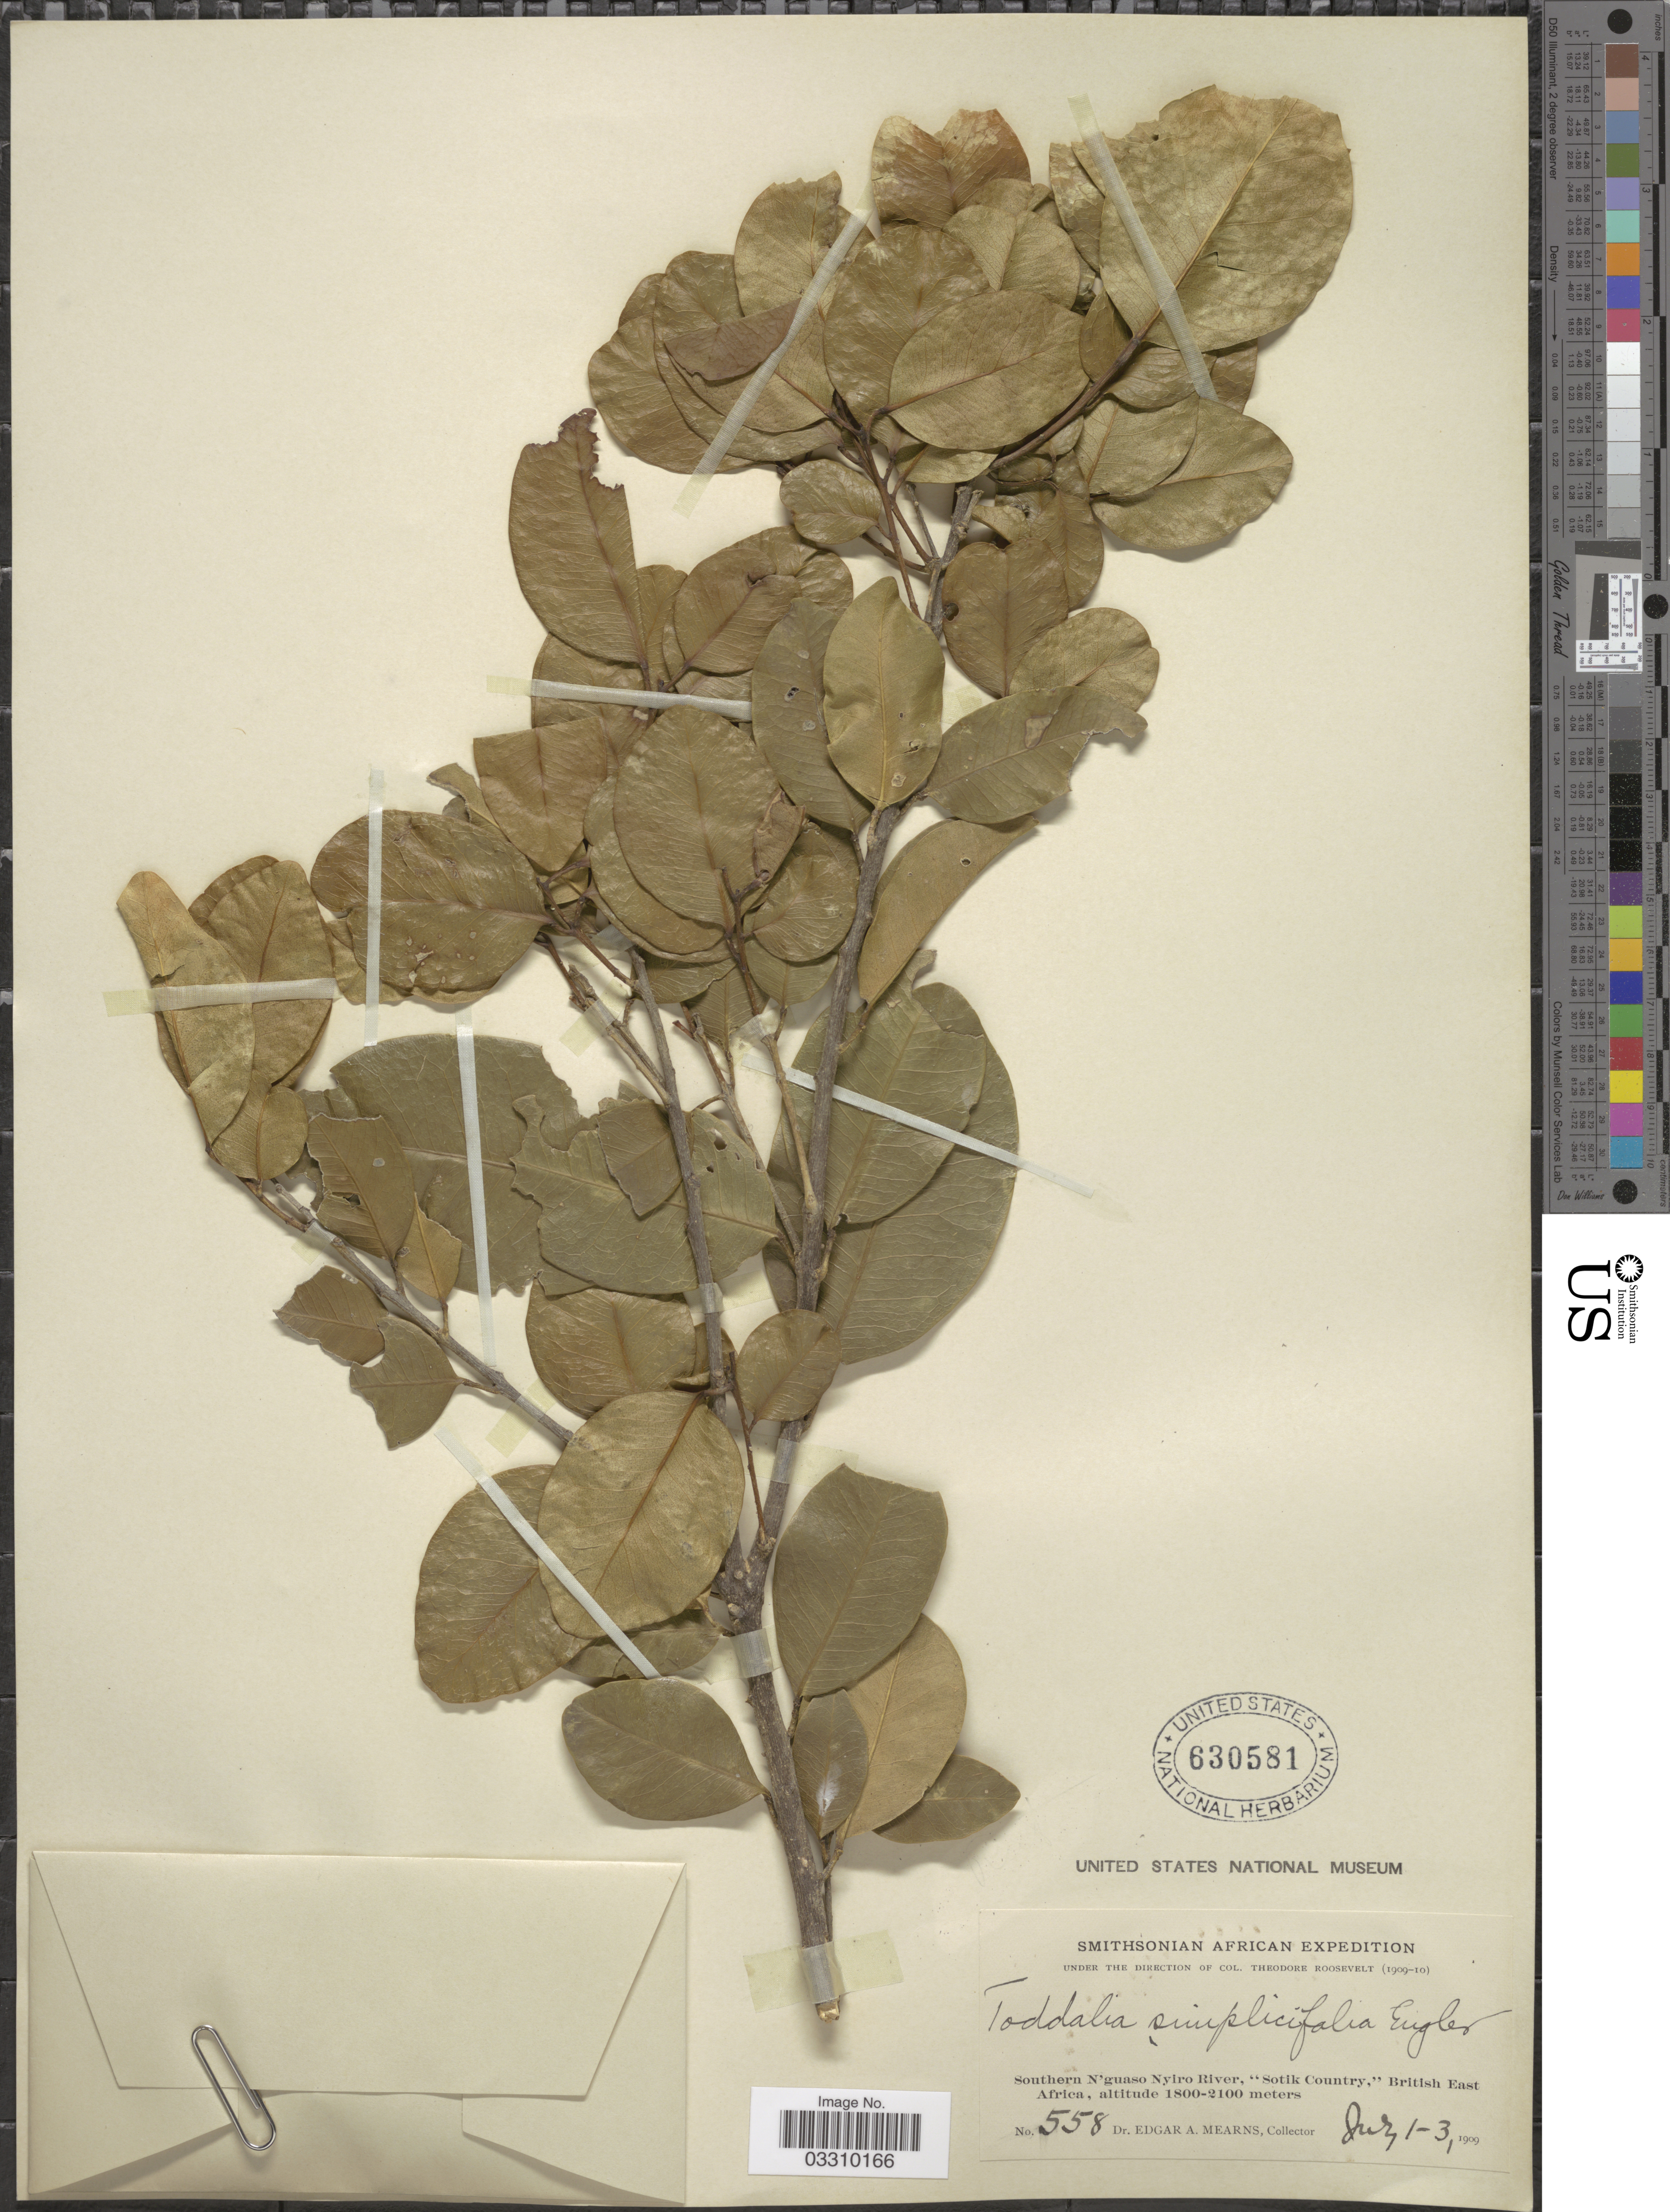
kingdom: Plantae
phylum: Tracheophyta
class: Magnoliopsida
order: Sapindales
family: Rutaceae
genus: Vepris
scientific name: Vepris simplicifolia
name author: (I. Verd.) Mziray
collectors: E. A. Mearns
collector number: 558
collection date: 1909-07-01/1909-07-03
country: Kenya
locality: Southern N'guaso Nyiro River, "Sotik Country", British East Africa.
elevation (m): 1800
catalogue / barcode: US 630581